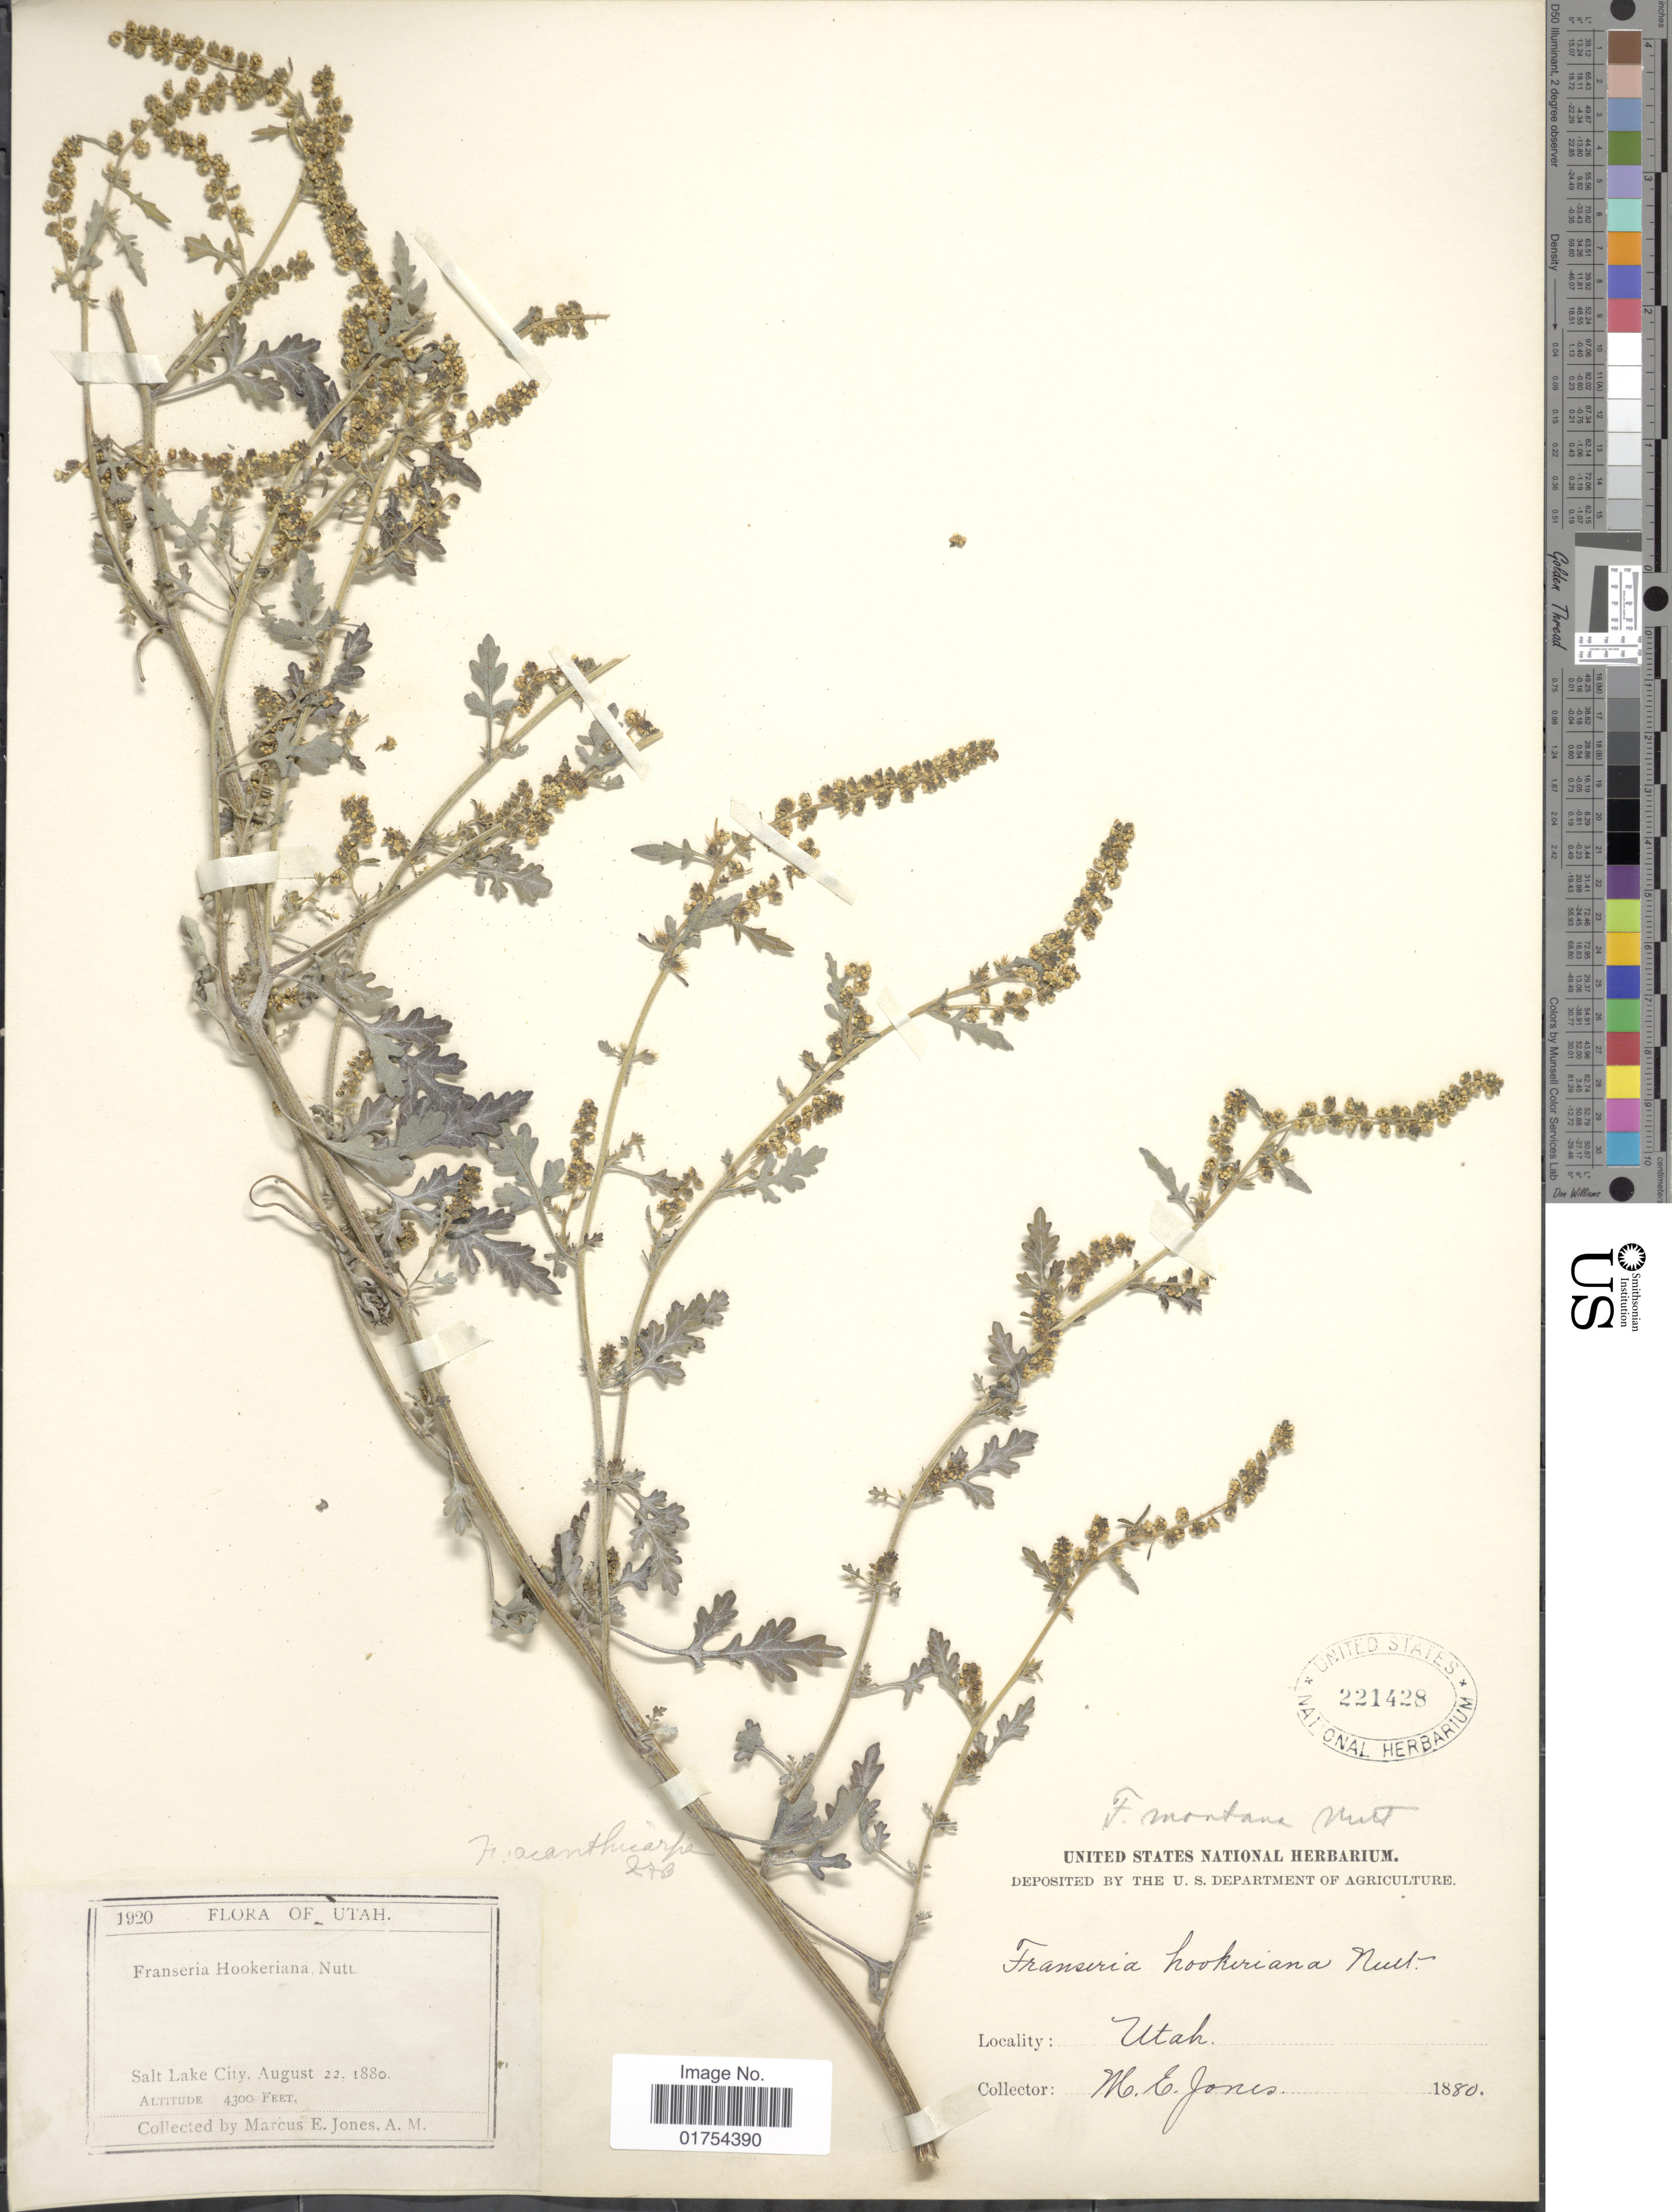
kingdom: Plantae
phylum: Tracheophyta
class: Magnoliopsida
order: Asterales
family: Asteraceae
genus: Franseria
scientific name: Franseria acanthicarpa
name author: Coville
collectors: M. E. Jones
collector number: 1920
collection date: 1880-08-22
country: United States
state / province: Utah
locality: Salt Lake City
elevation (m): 1311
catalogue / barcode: US 221428